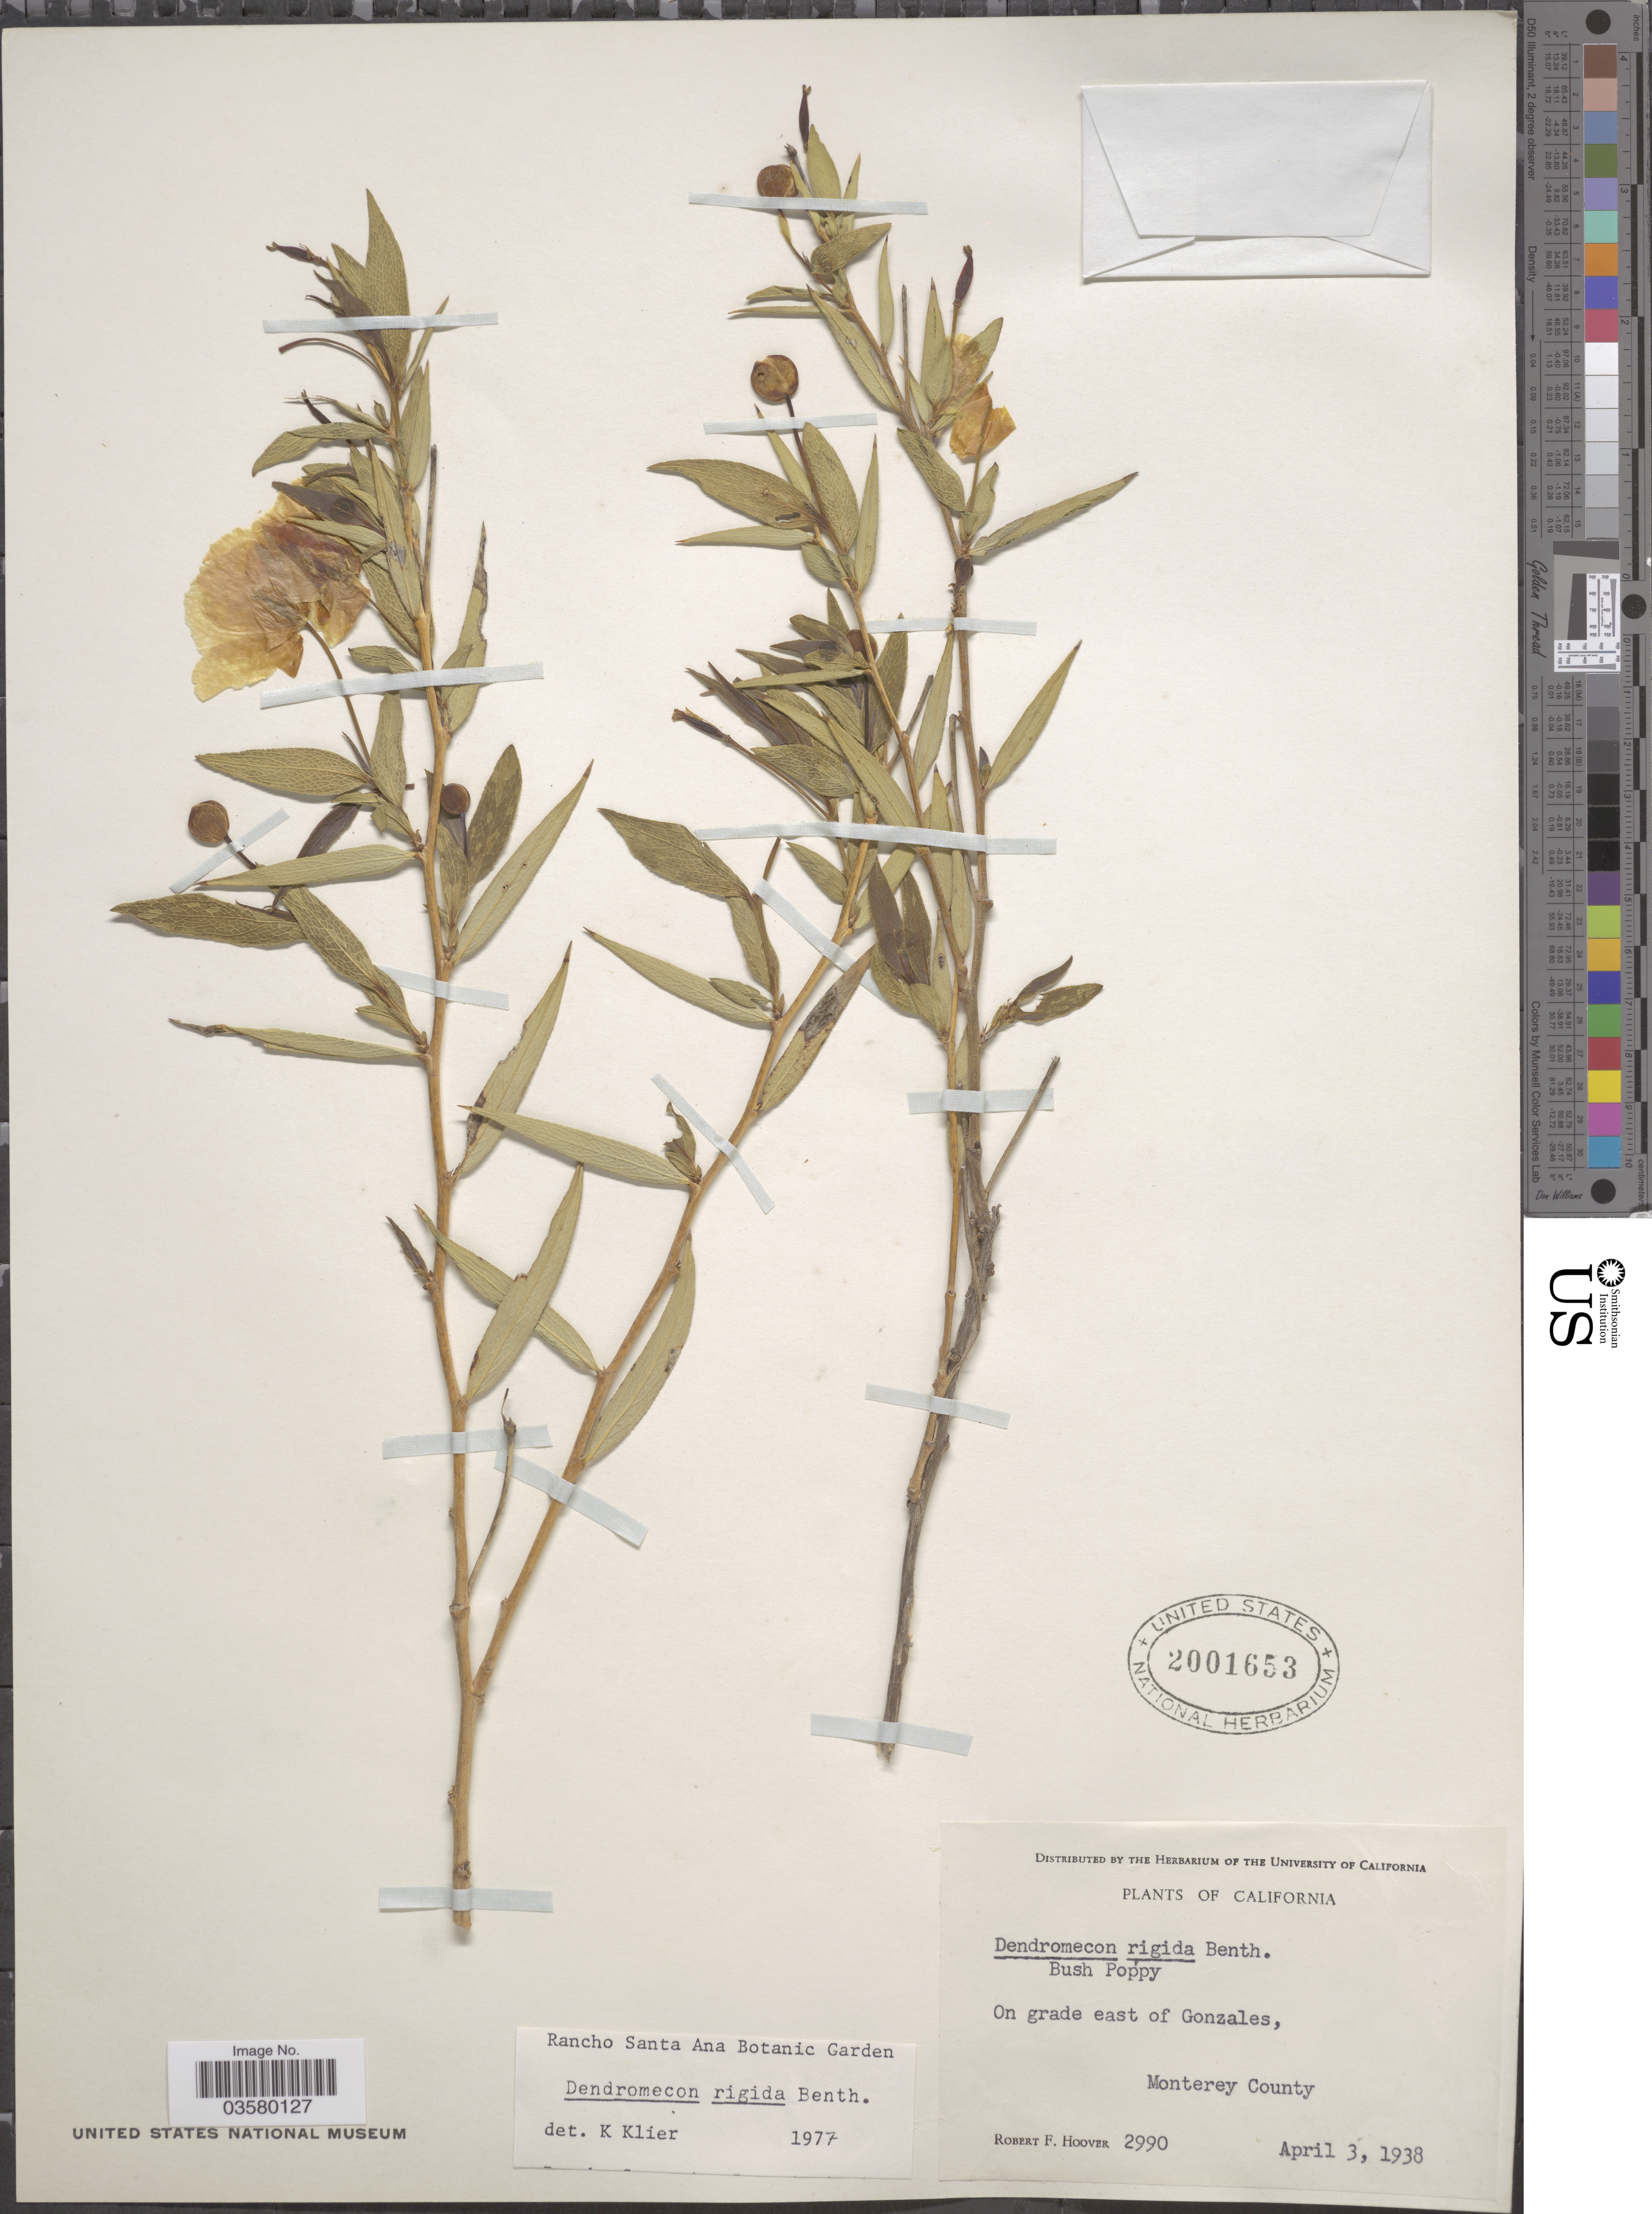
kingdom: Plantae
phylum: Tracheophyta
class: Magnoliopsida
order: Ranunculales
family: Papaveraceae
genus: Dendromecon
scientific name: Dendromecon rigida subsp. rigida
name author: Benth.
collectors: R. F. Hoover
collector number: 2990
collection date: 1938-04-03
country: United States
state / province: California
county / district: Monterey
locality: On grade east of Gonzales, Monterey County.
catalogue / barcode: US 2001653